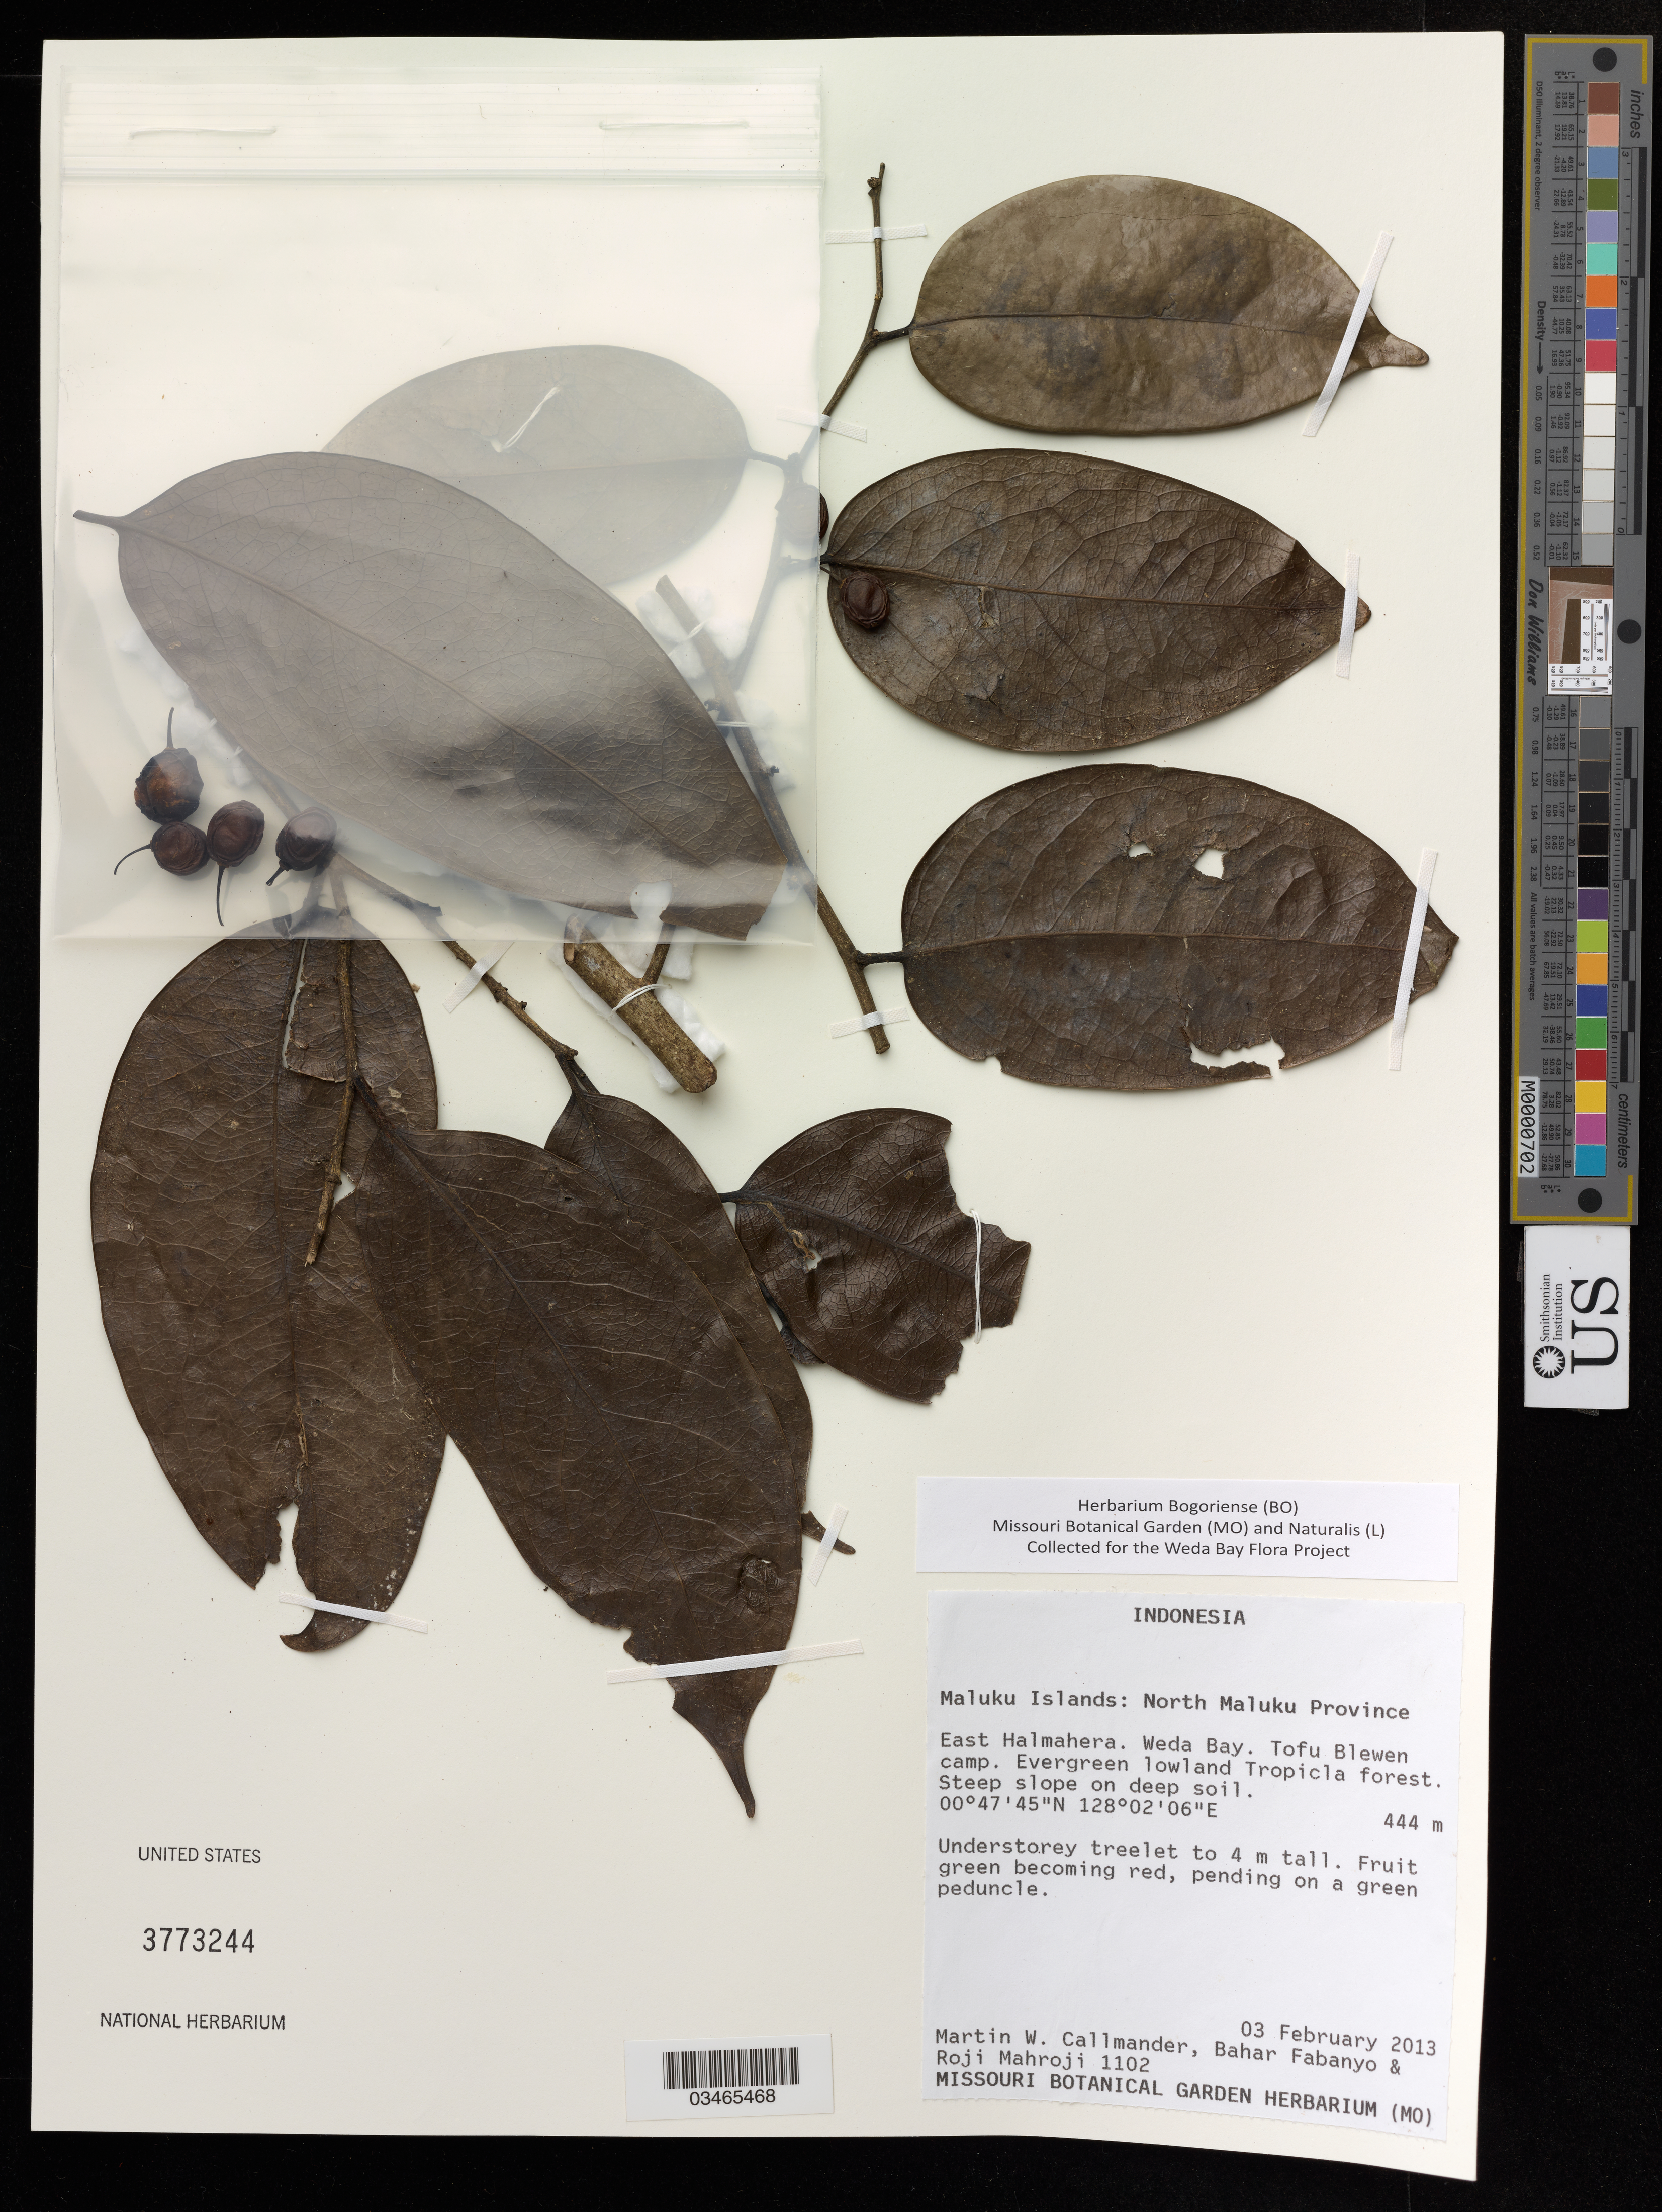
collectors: M. Callmander, B. Fabanyo & R. Mahroji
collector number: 1102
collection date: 2013-02-03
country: Indonesia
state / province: Maluku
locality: East Halmahera, Weda Bay. Tofu Blewen camp.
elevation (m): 444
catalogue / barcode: US 3773244